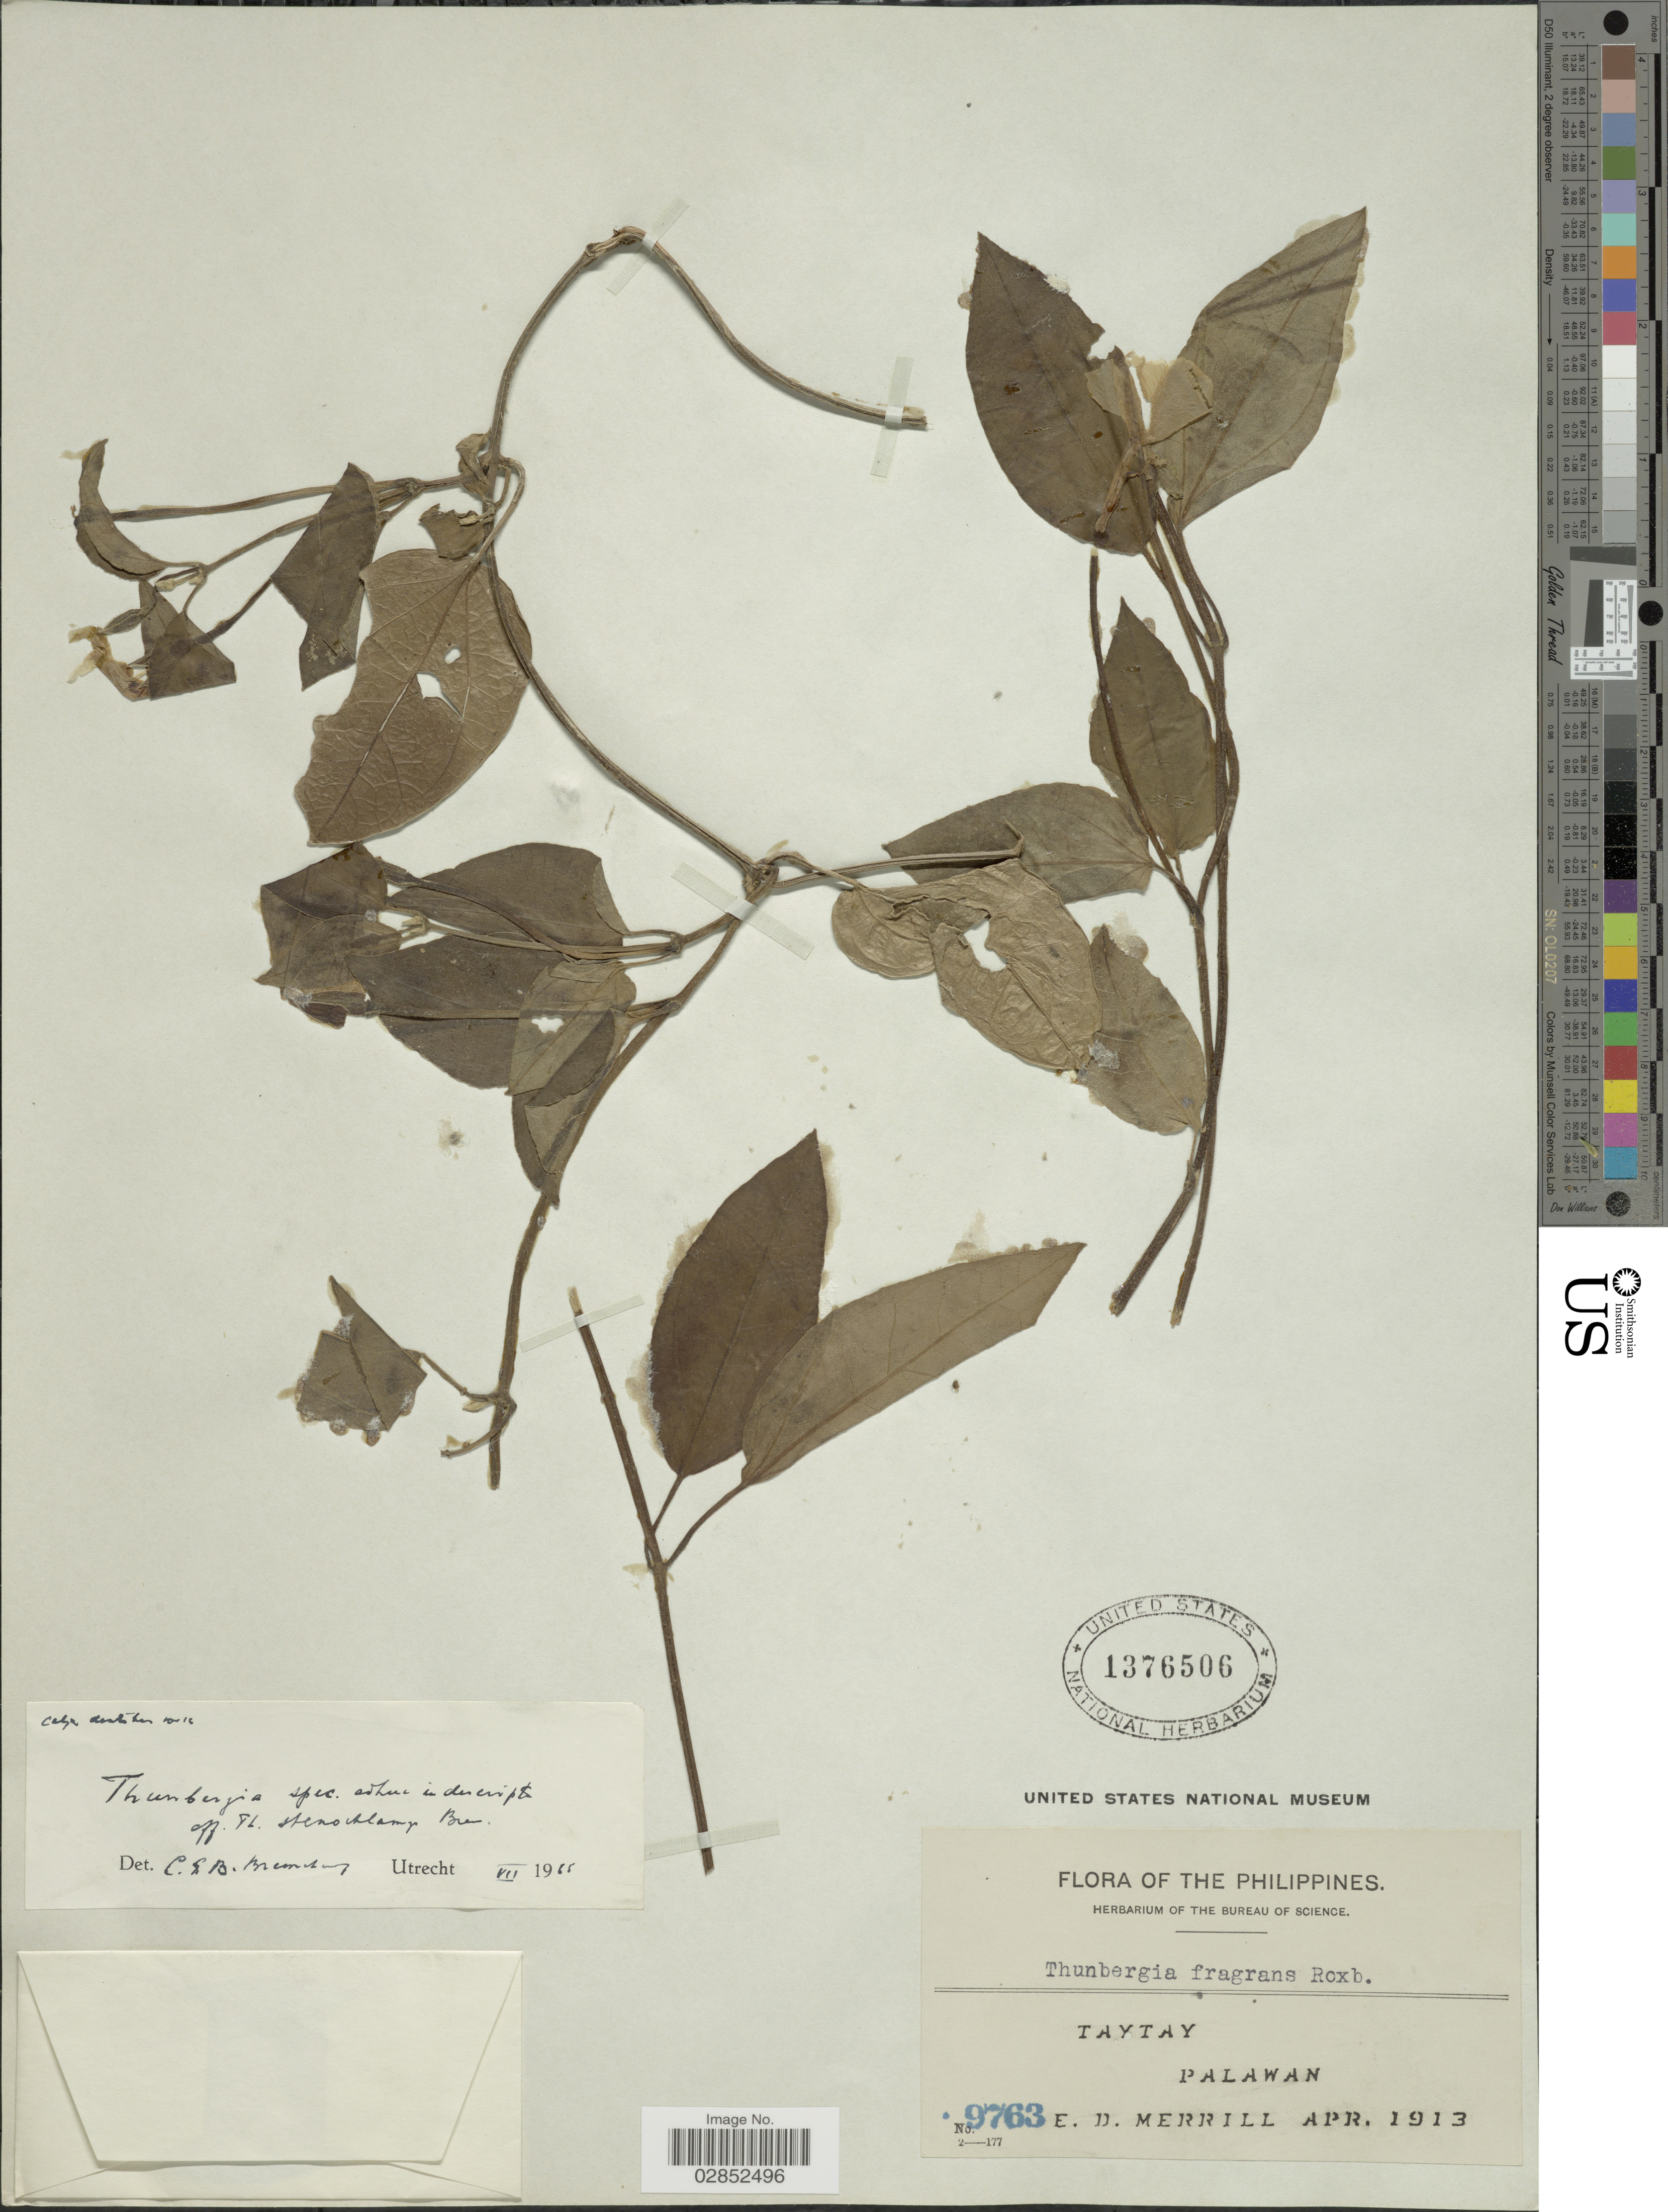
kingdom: Plantae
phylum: Tracheophyta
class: Magnoliopsida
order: Lamiales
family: Acanthaceae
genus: Thunbergia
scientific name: Thunbergia stenochlamys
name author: Bremek.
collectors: E. D. Merrill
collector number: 9763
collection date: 1913-04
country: Philippines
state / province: Mimaropa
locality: Taytay, Palawan.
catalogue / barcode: US 1376506